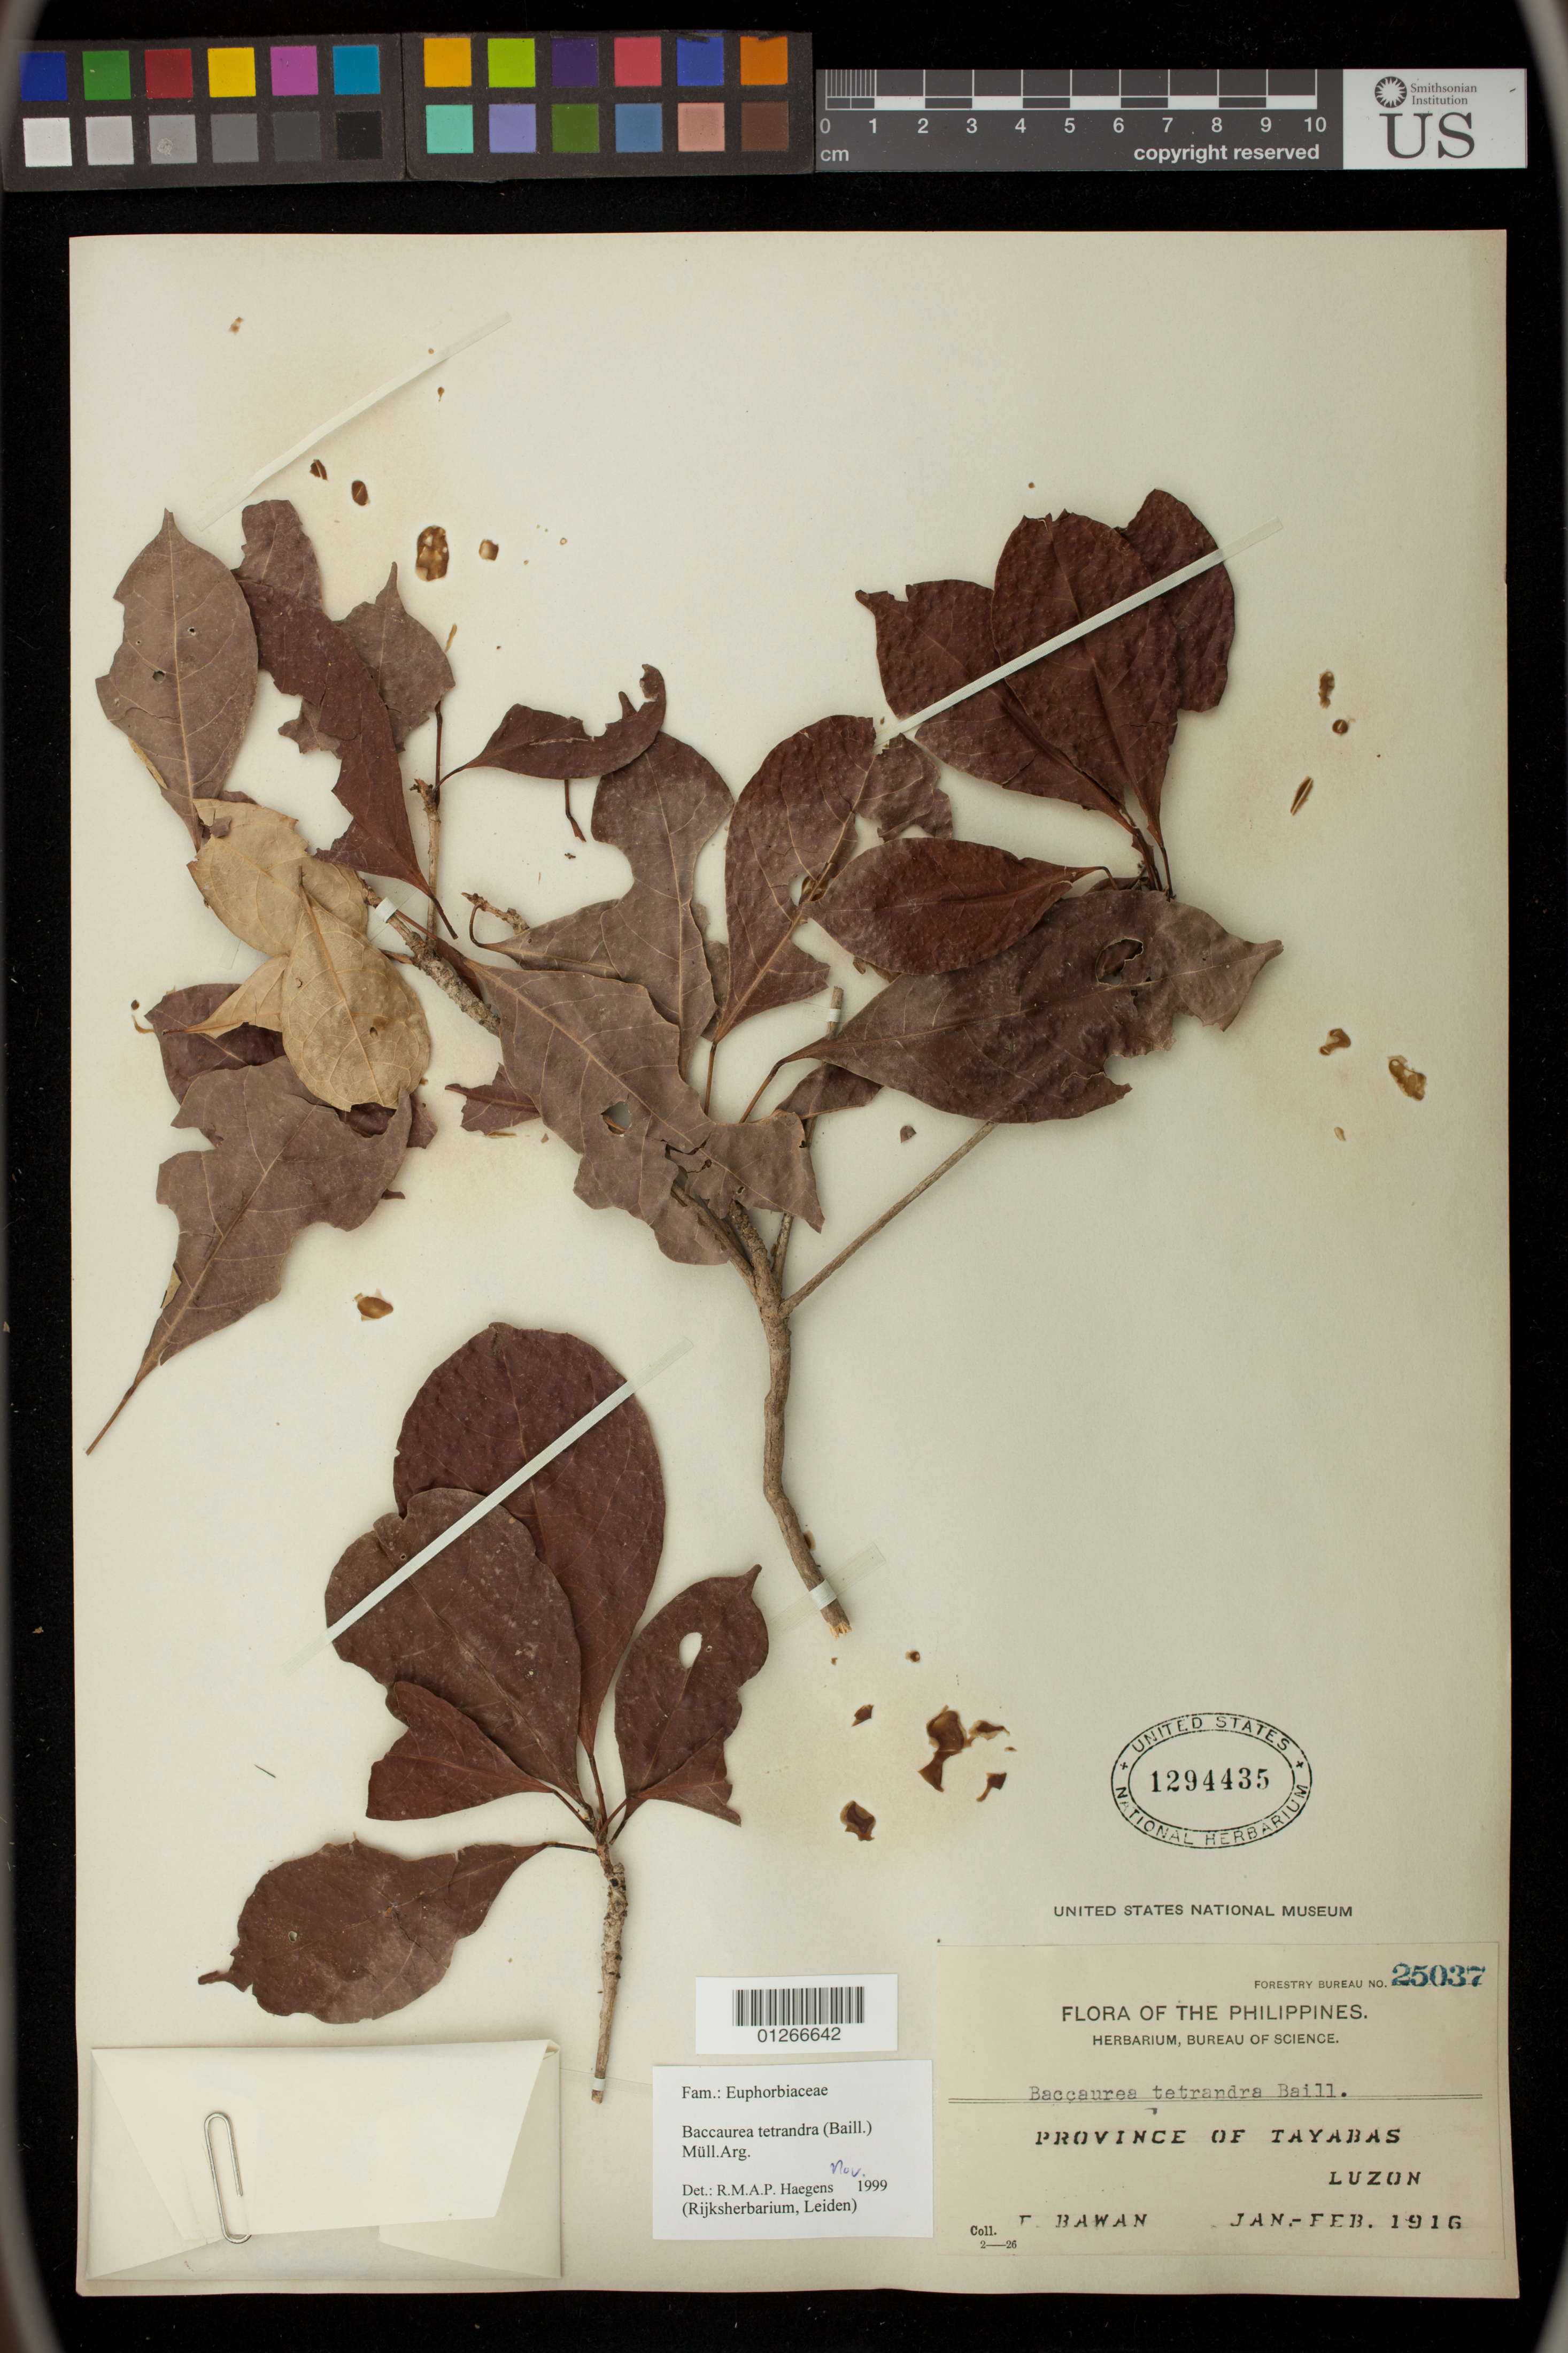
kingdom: Plantae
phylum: Tracheophyta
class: Magnoliopsida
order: Malpighiales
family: Phyllanthaceae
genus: Baccaurea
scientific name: Baccaurea tetrandra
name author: (Baill.) Müll. Arg.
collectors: F. Bawan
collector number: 25037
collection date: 1916-01/1916-02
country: Philippines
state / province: Calabarzon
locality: Province of Tayabas, Luzon